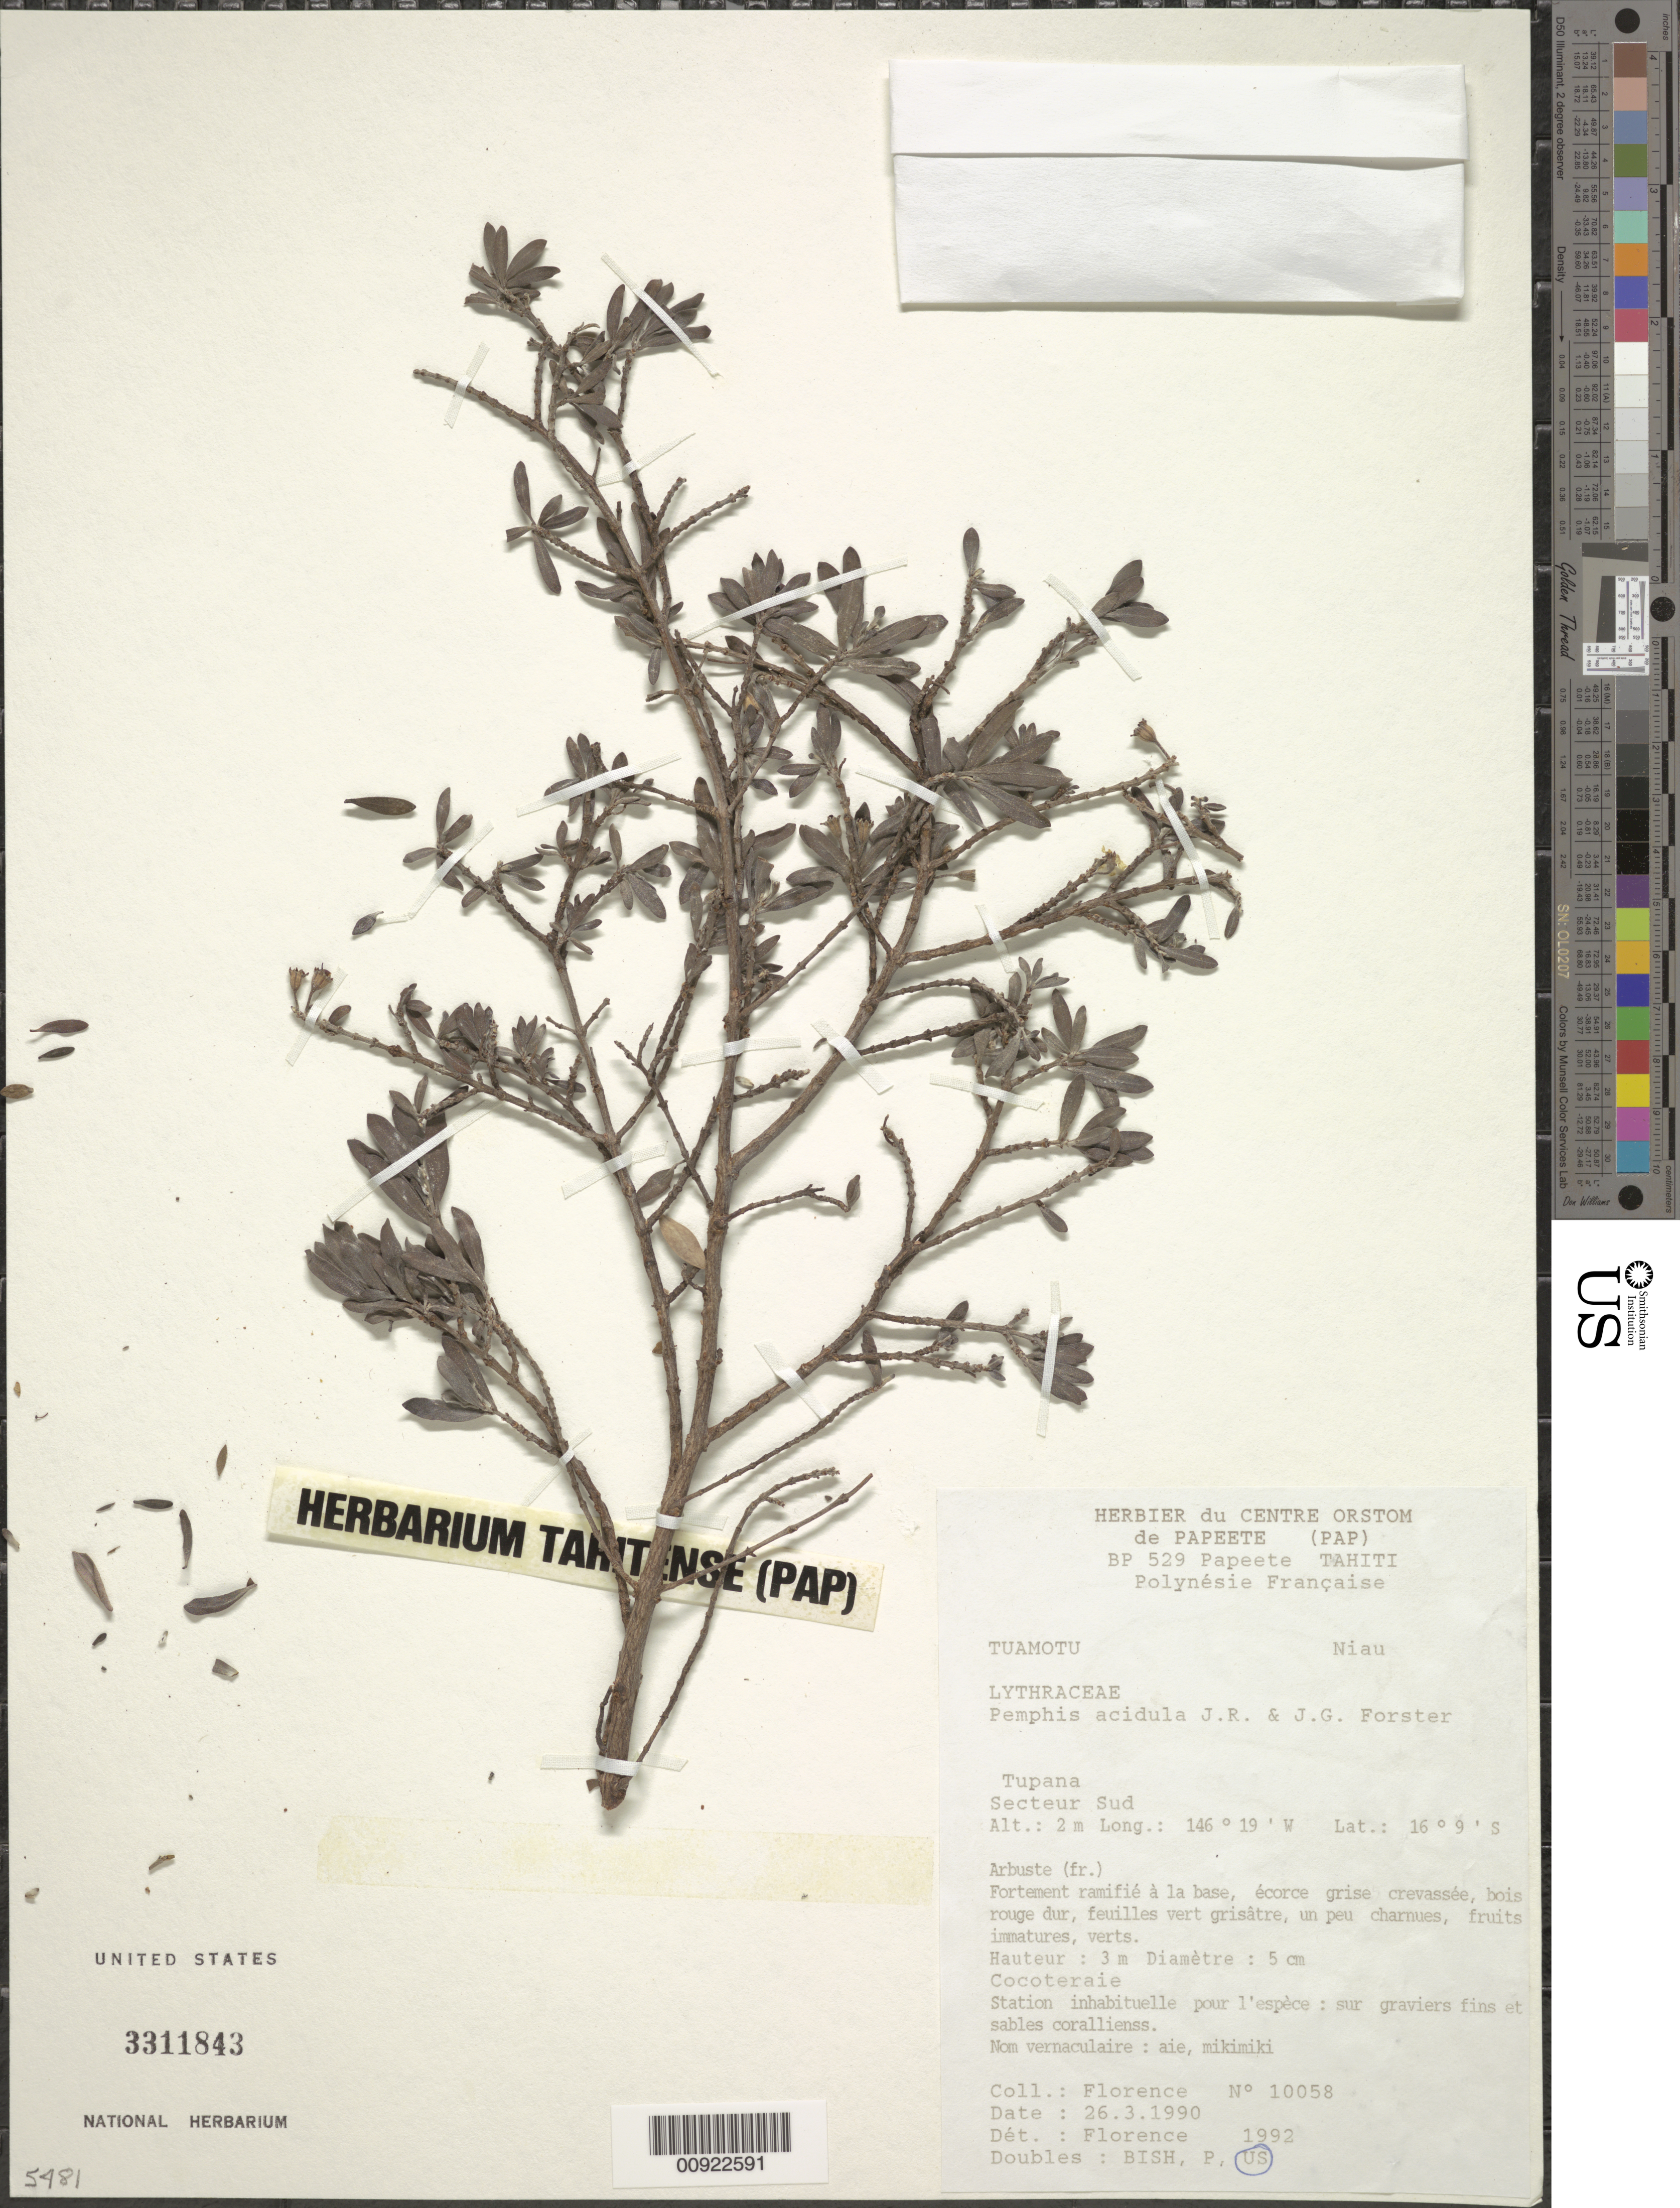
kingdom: Plantae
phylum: Tracheophyta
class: Magnoliopsida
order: Myrtales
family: Lythraceae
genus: Pemphis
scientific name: Pemphis acidula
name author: J.R. Forst. & G. Forst.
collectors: J. Florence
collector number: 10058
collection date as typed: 26 Mar 1990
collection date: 1990-03-26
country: French Polynesia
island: Niau Atoll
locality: Papeete, S sector,m Tuamotu Archipel., Niau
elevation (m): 2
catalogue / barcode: US 3311843